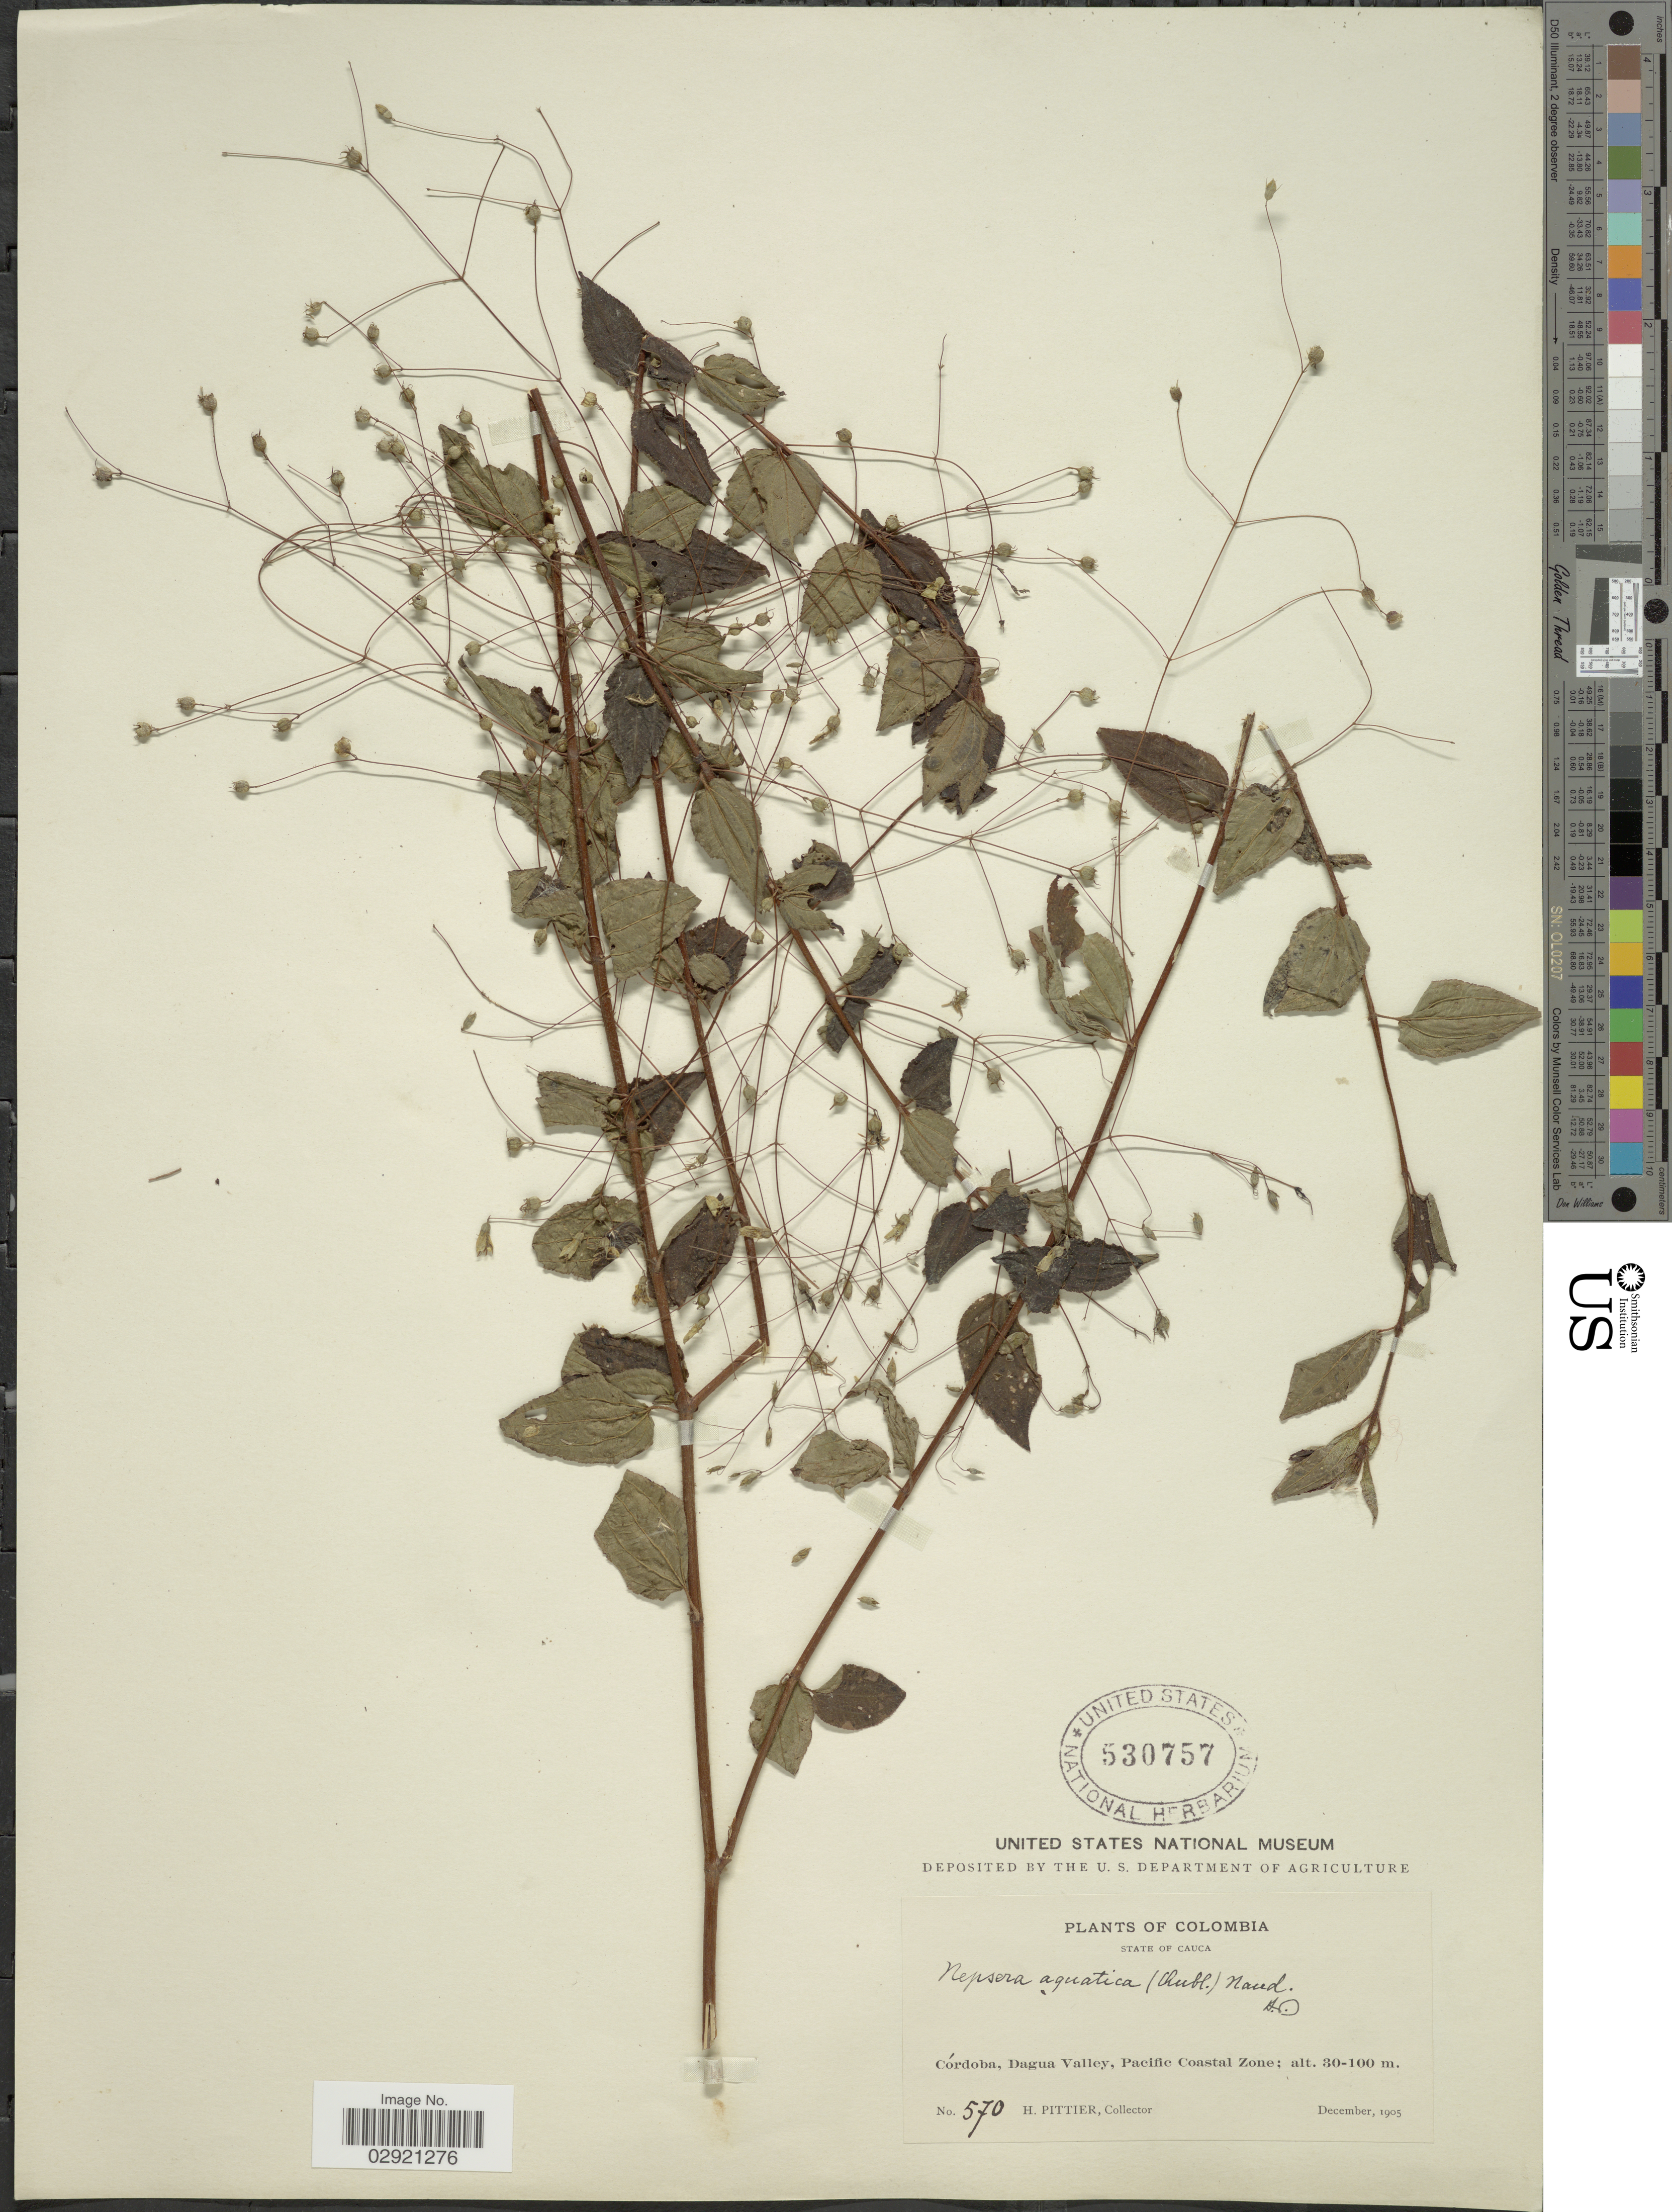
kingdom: Plantae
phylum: Tracheophyta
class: Magnoliopsida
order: Myrtales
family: Melastomataceae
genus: Nepsera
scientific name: Nepsera aquatica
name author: (Aubl.) Naudin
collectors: H. F. Pittier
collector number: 570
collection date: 1905-12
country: Colombia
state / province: Cauca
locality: Córdoba, Dagua Valley, Pacific Coastal Zone.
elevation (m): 30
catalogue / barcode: US 530757